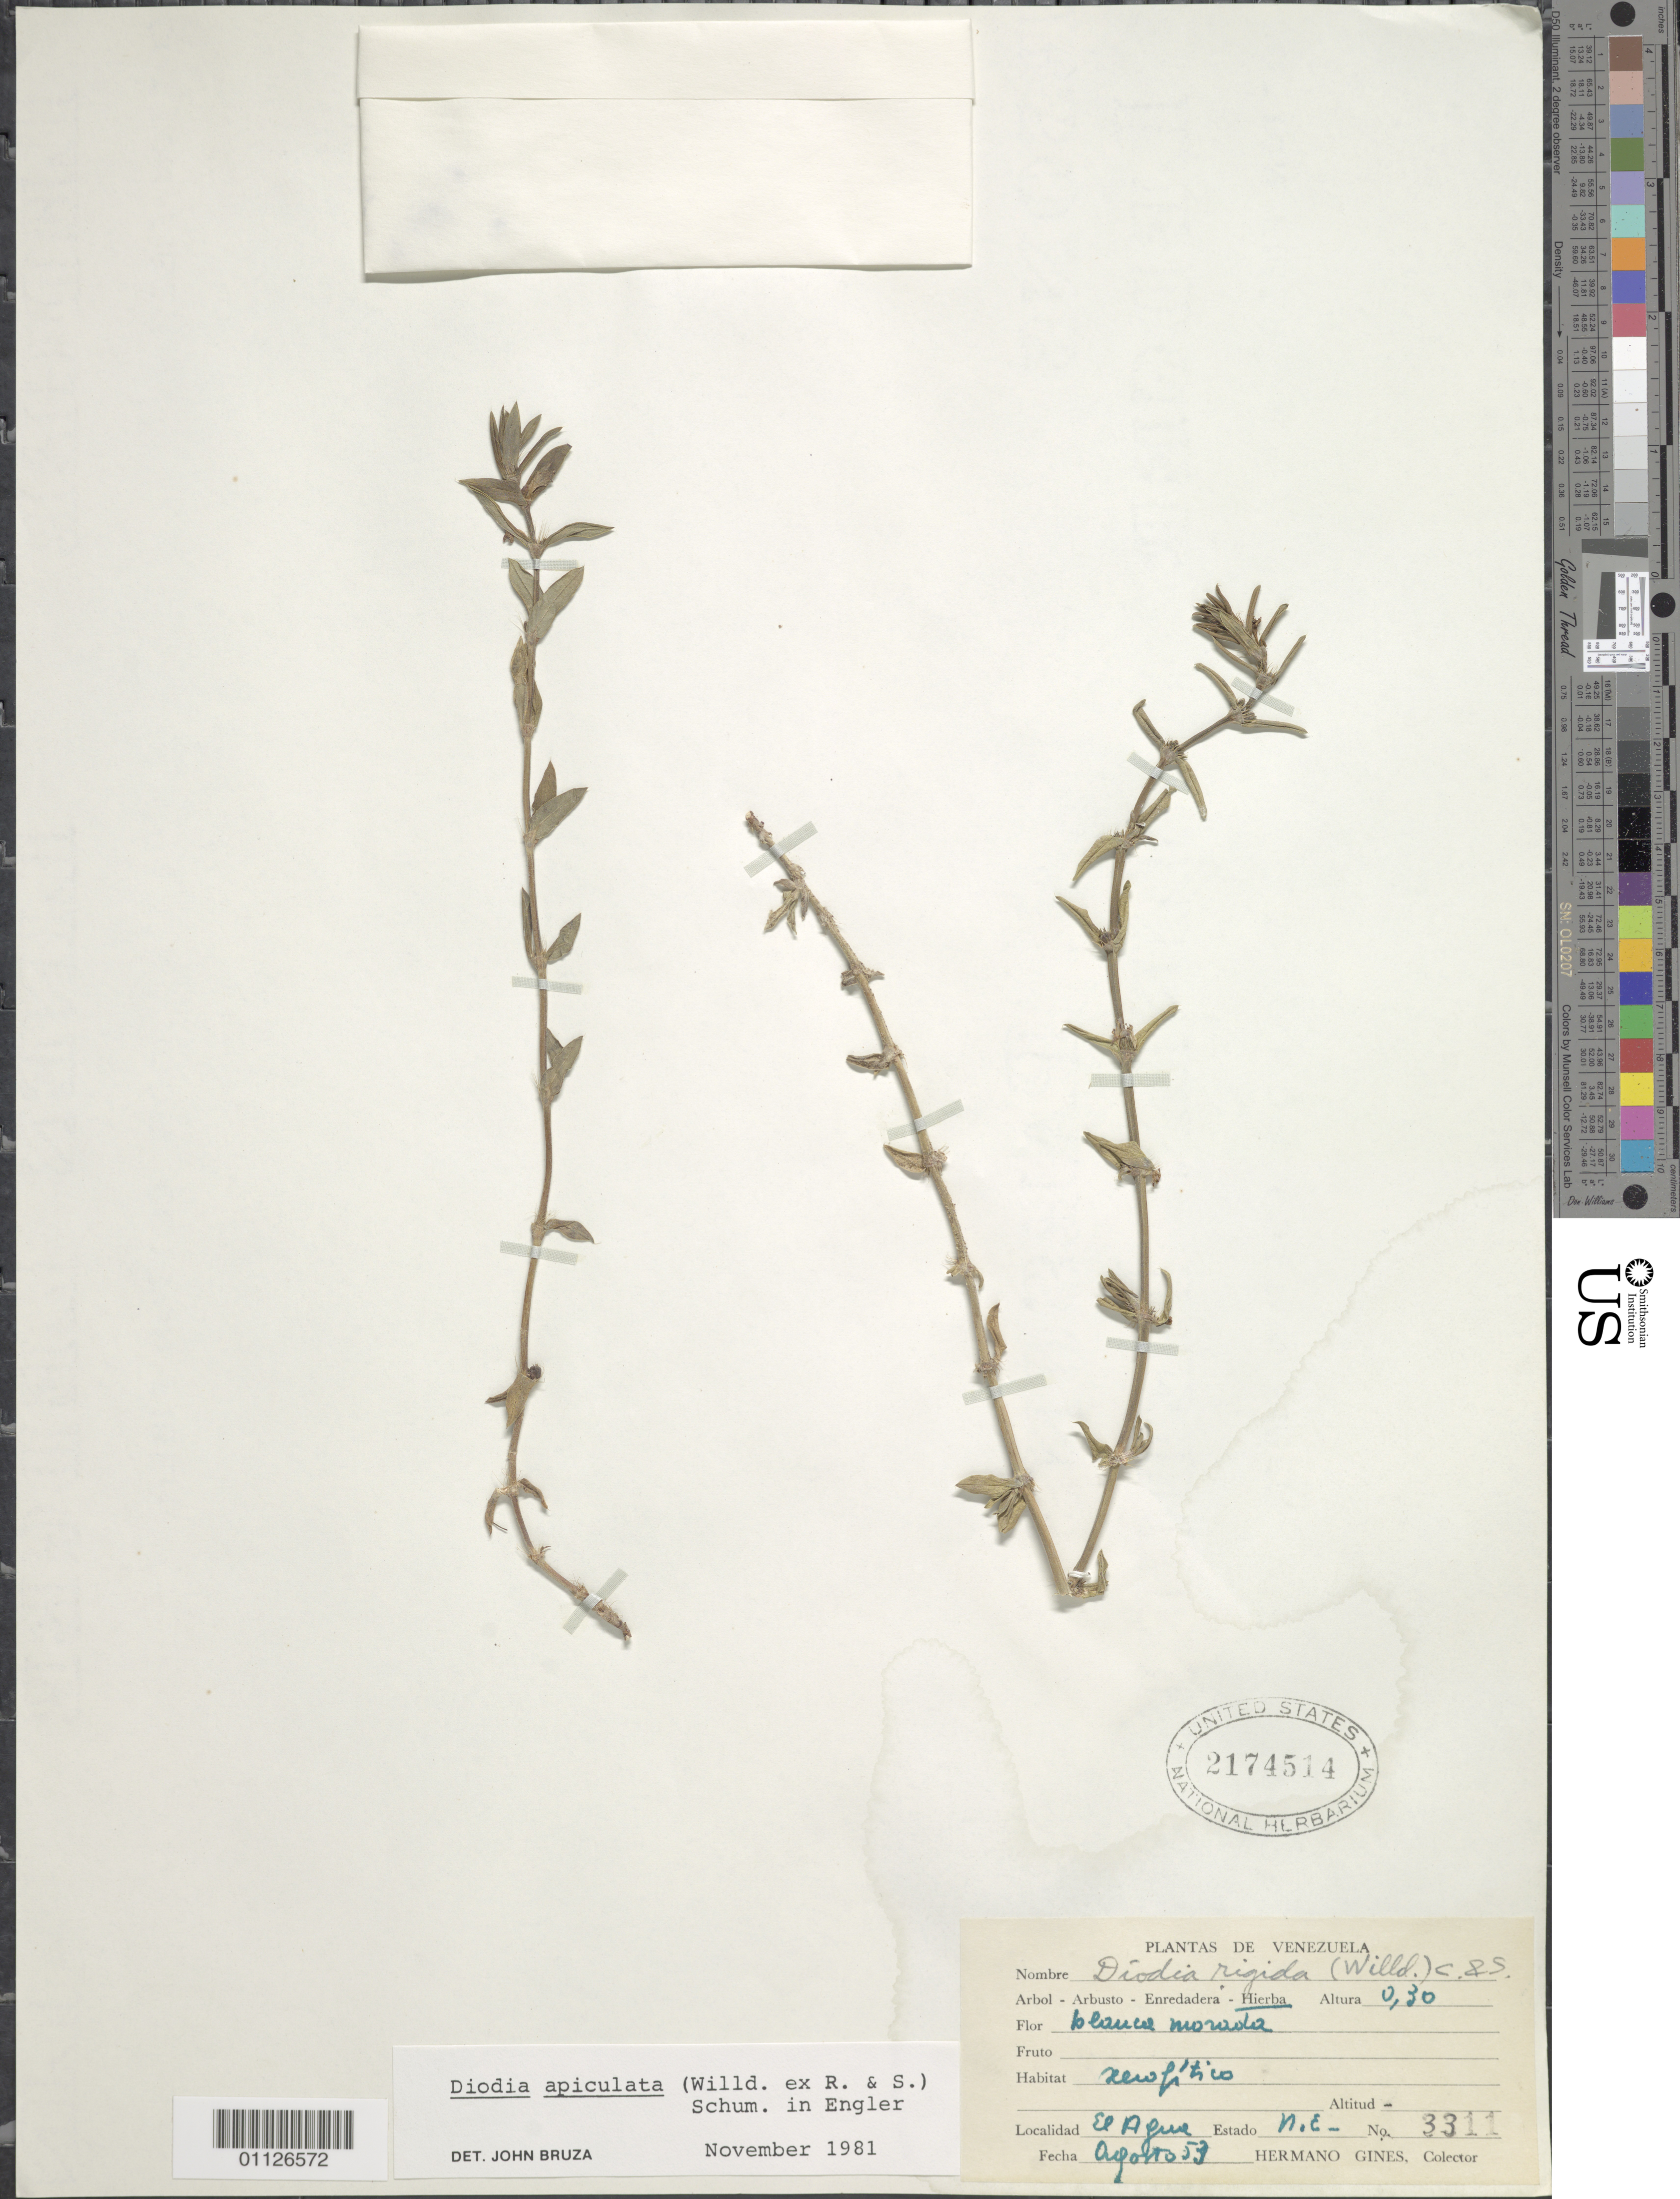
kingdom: Plantae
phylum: Tracheophyta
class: Magnoliopsida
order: Gentianales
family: Rubiaceae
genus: Diodia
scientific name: Diodia apiculata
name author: (Willd. ex Roem. & Schult.) K. Schum.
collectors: Bro. Gines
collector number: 3311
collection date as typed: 01 Aug 1953 to 31 Aug 1953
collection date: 1953-08-01/1953-08-31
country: Venezuela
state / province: Nueva Esparta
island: Margarita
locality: El Agua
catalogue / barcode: US 2174514